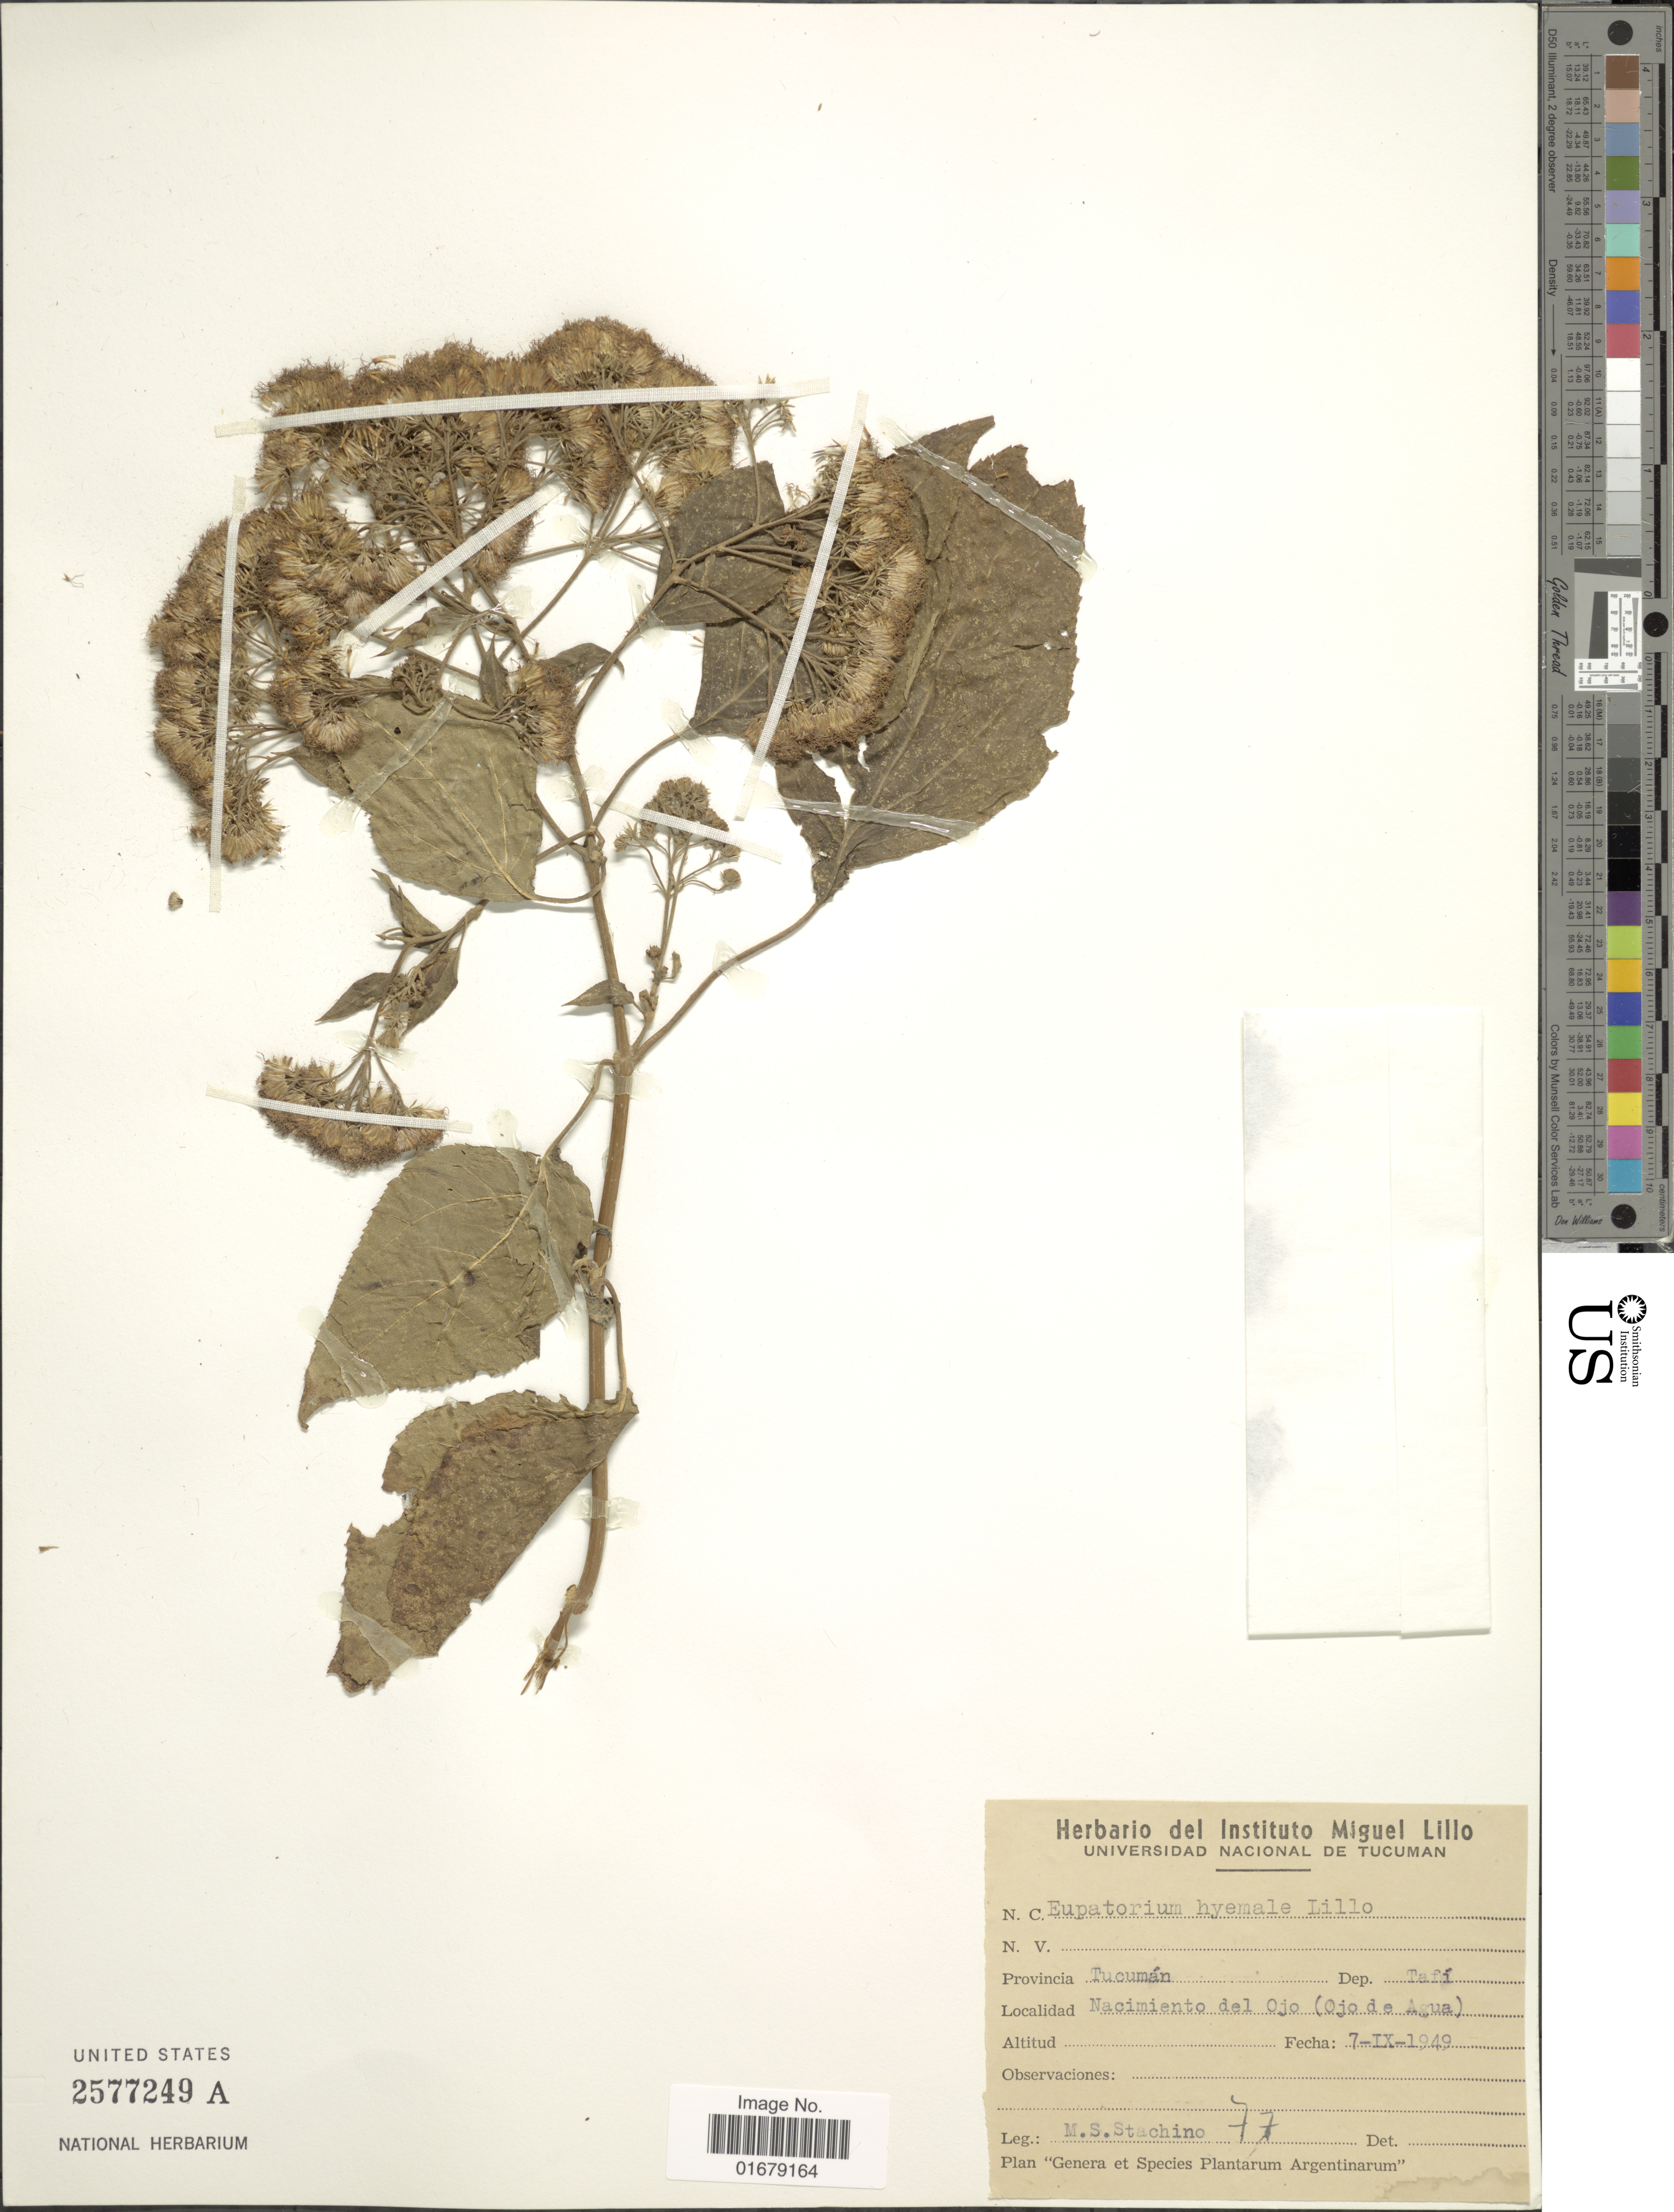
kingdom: Plantae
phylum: Tracheophyta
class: Magnoliopsida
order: Asterales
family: Asteraceae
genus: Kaunia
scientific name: Kaunia hyemale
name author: (Lillo)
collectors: M. Stachino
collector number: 77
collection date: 1949-09-07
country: Argentina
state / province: Tucuman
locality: Provincia Tucuman. Dept. Tafi. Nacimiento del Ojo (Ojo de Agua)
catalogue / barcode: US 2577249A